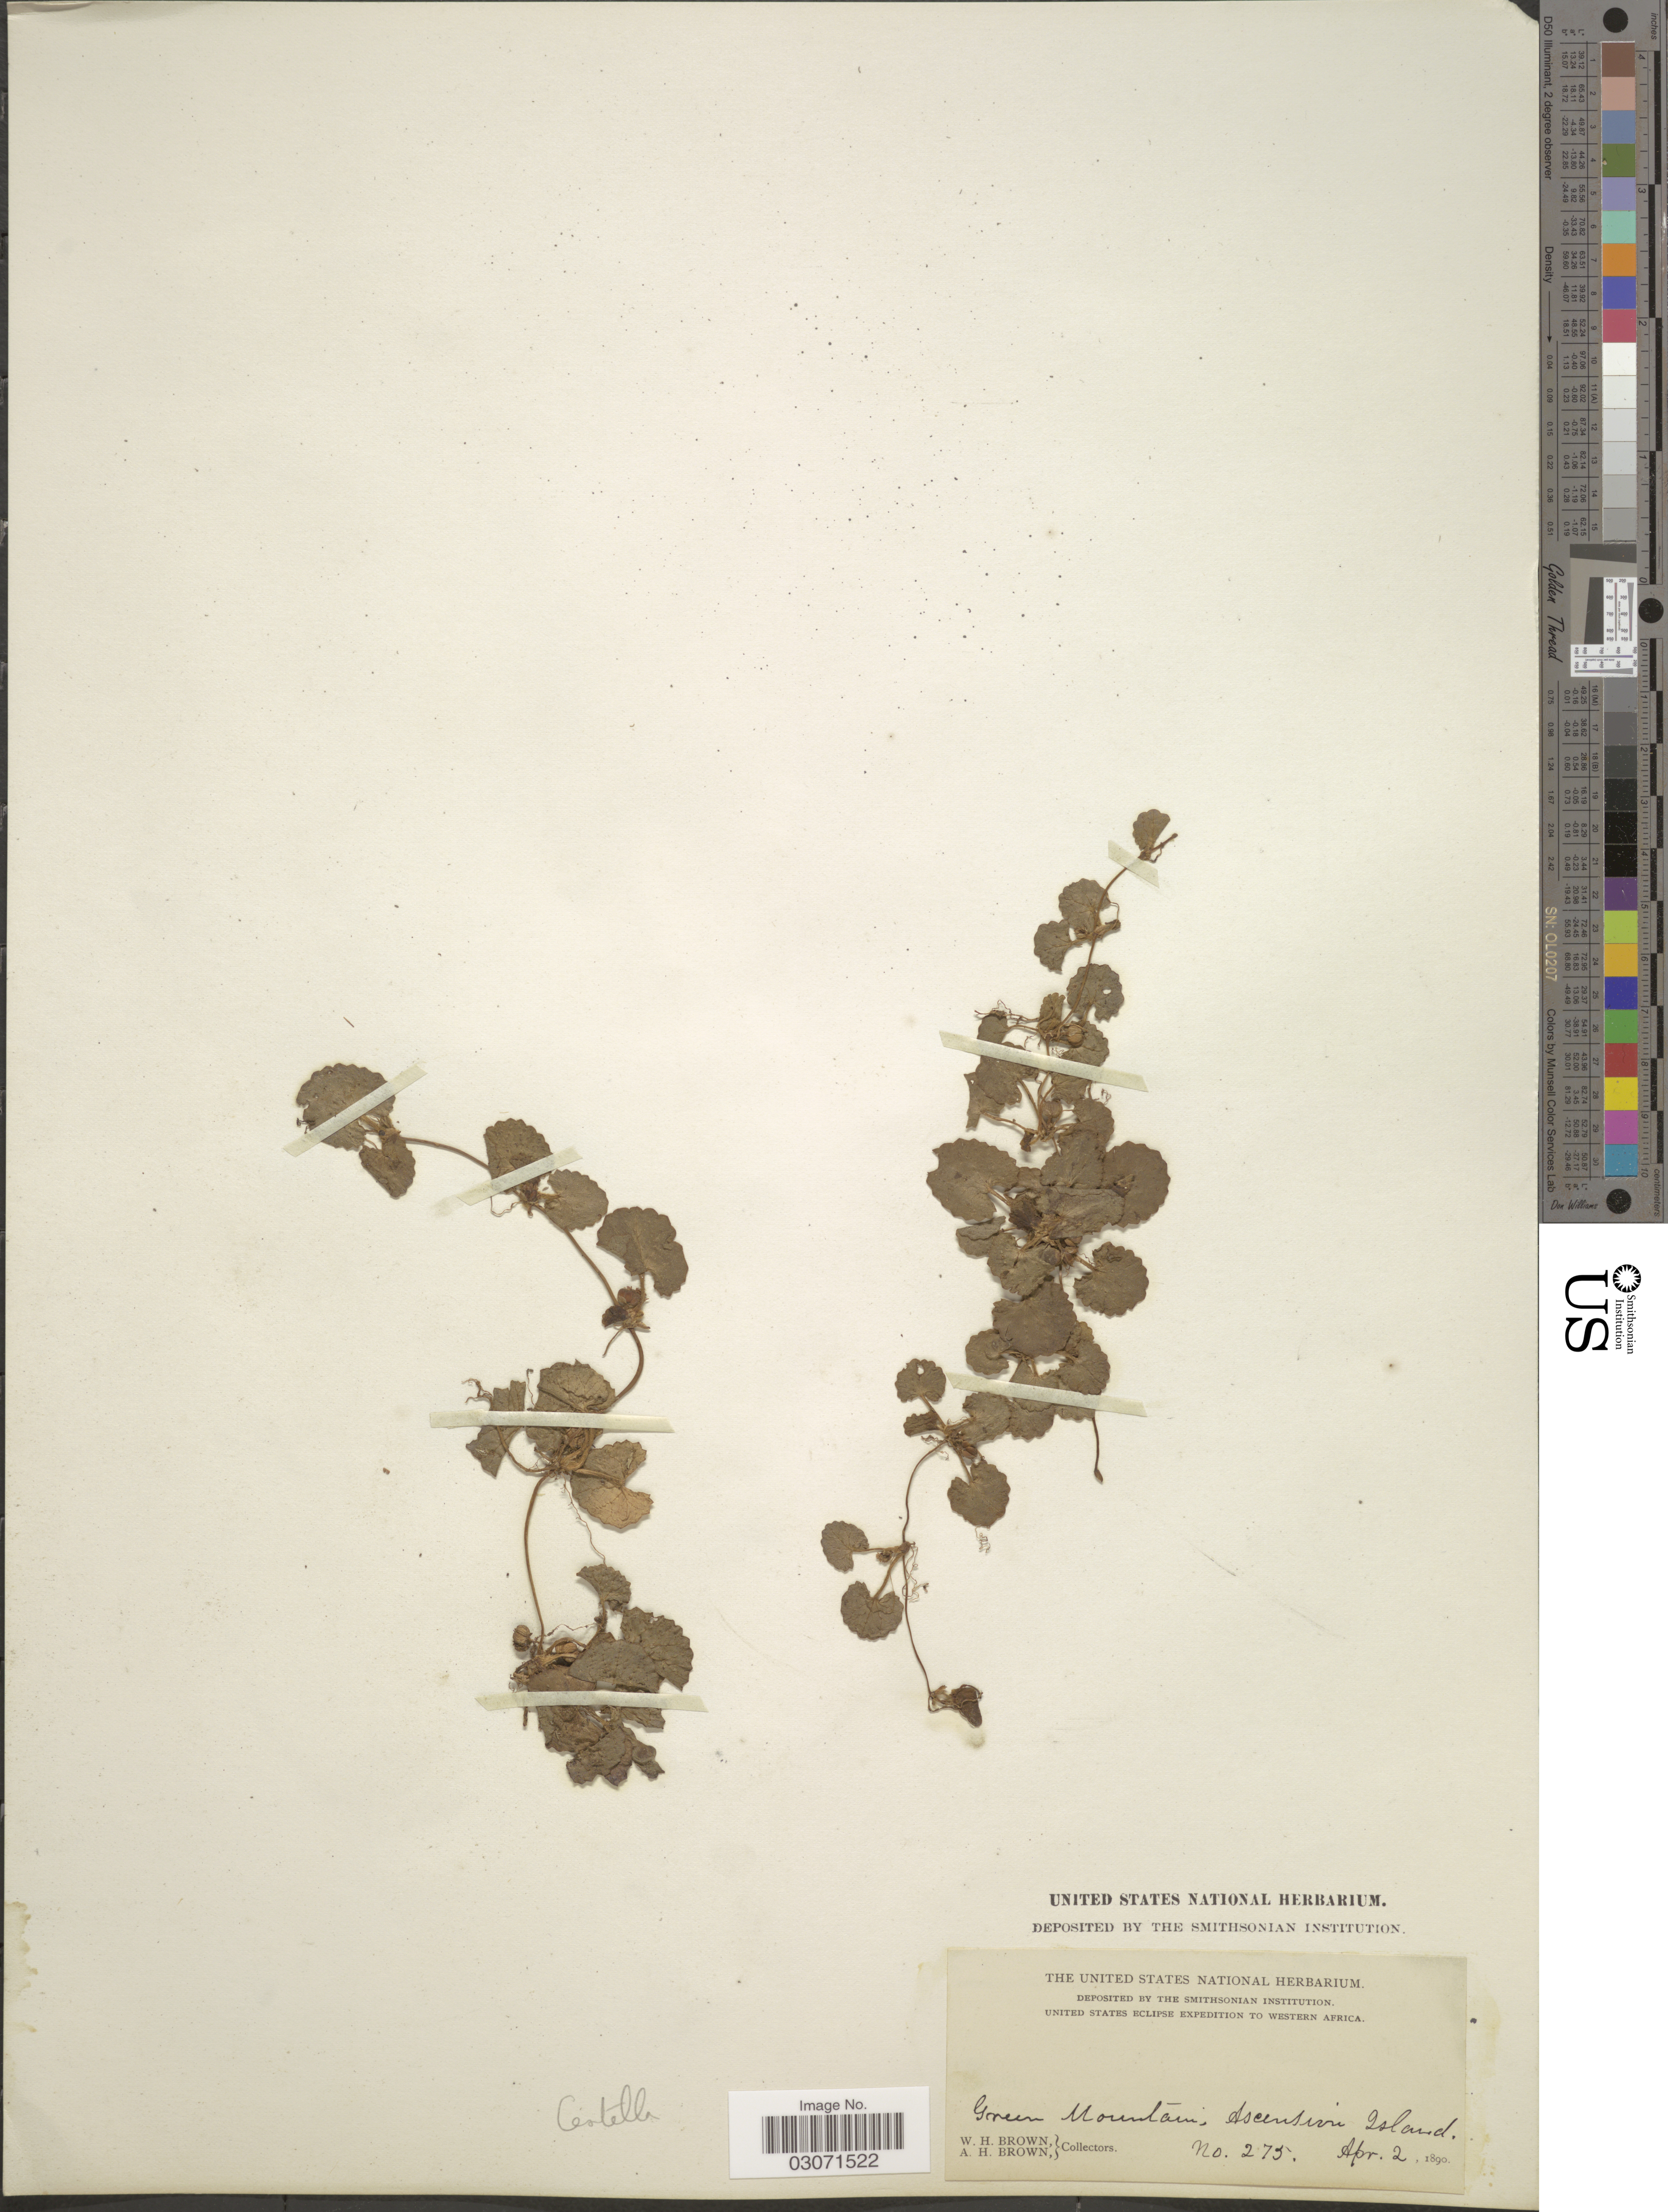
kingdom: Plantae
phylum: Tracheophyta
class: Magnoliopsida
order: Apiales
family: Araliaceae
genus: Hydrocotyle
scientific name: Hydrocotyle sp.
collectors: W. H. Brown & A. H. Brown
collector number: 275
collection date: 1890-04-02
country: St. Helena Islands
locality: Western Africa. Green Mountain, Ascension Island.